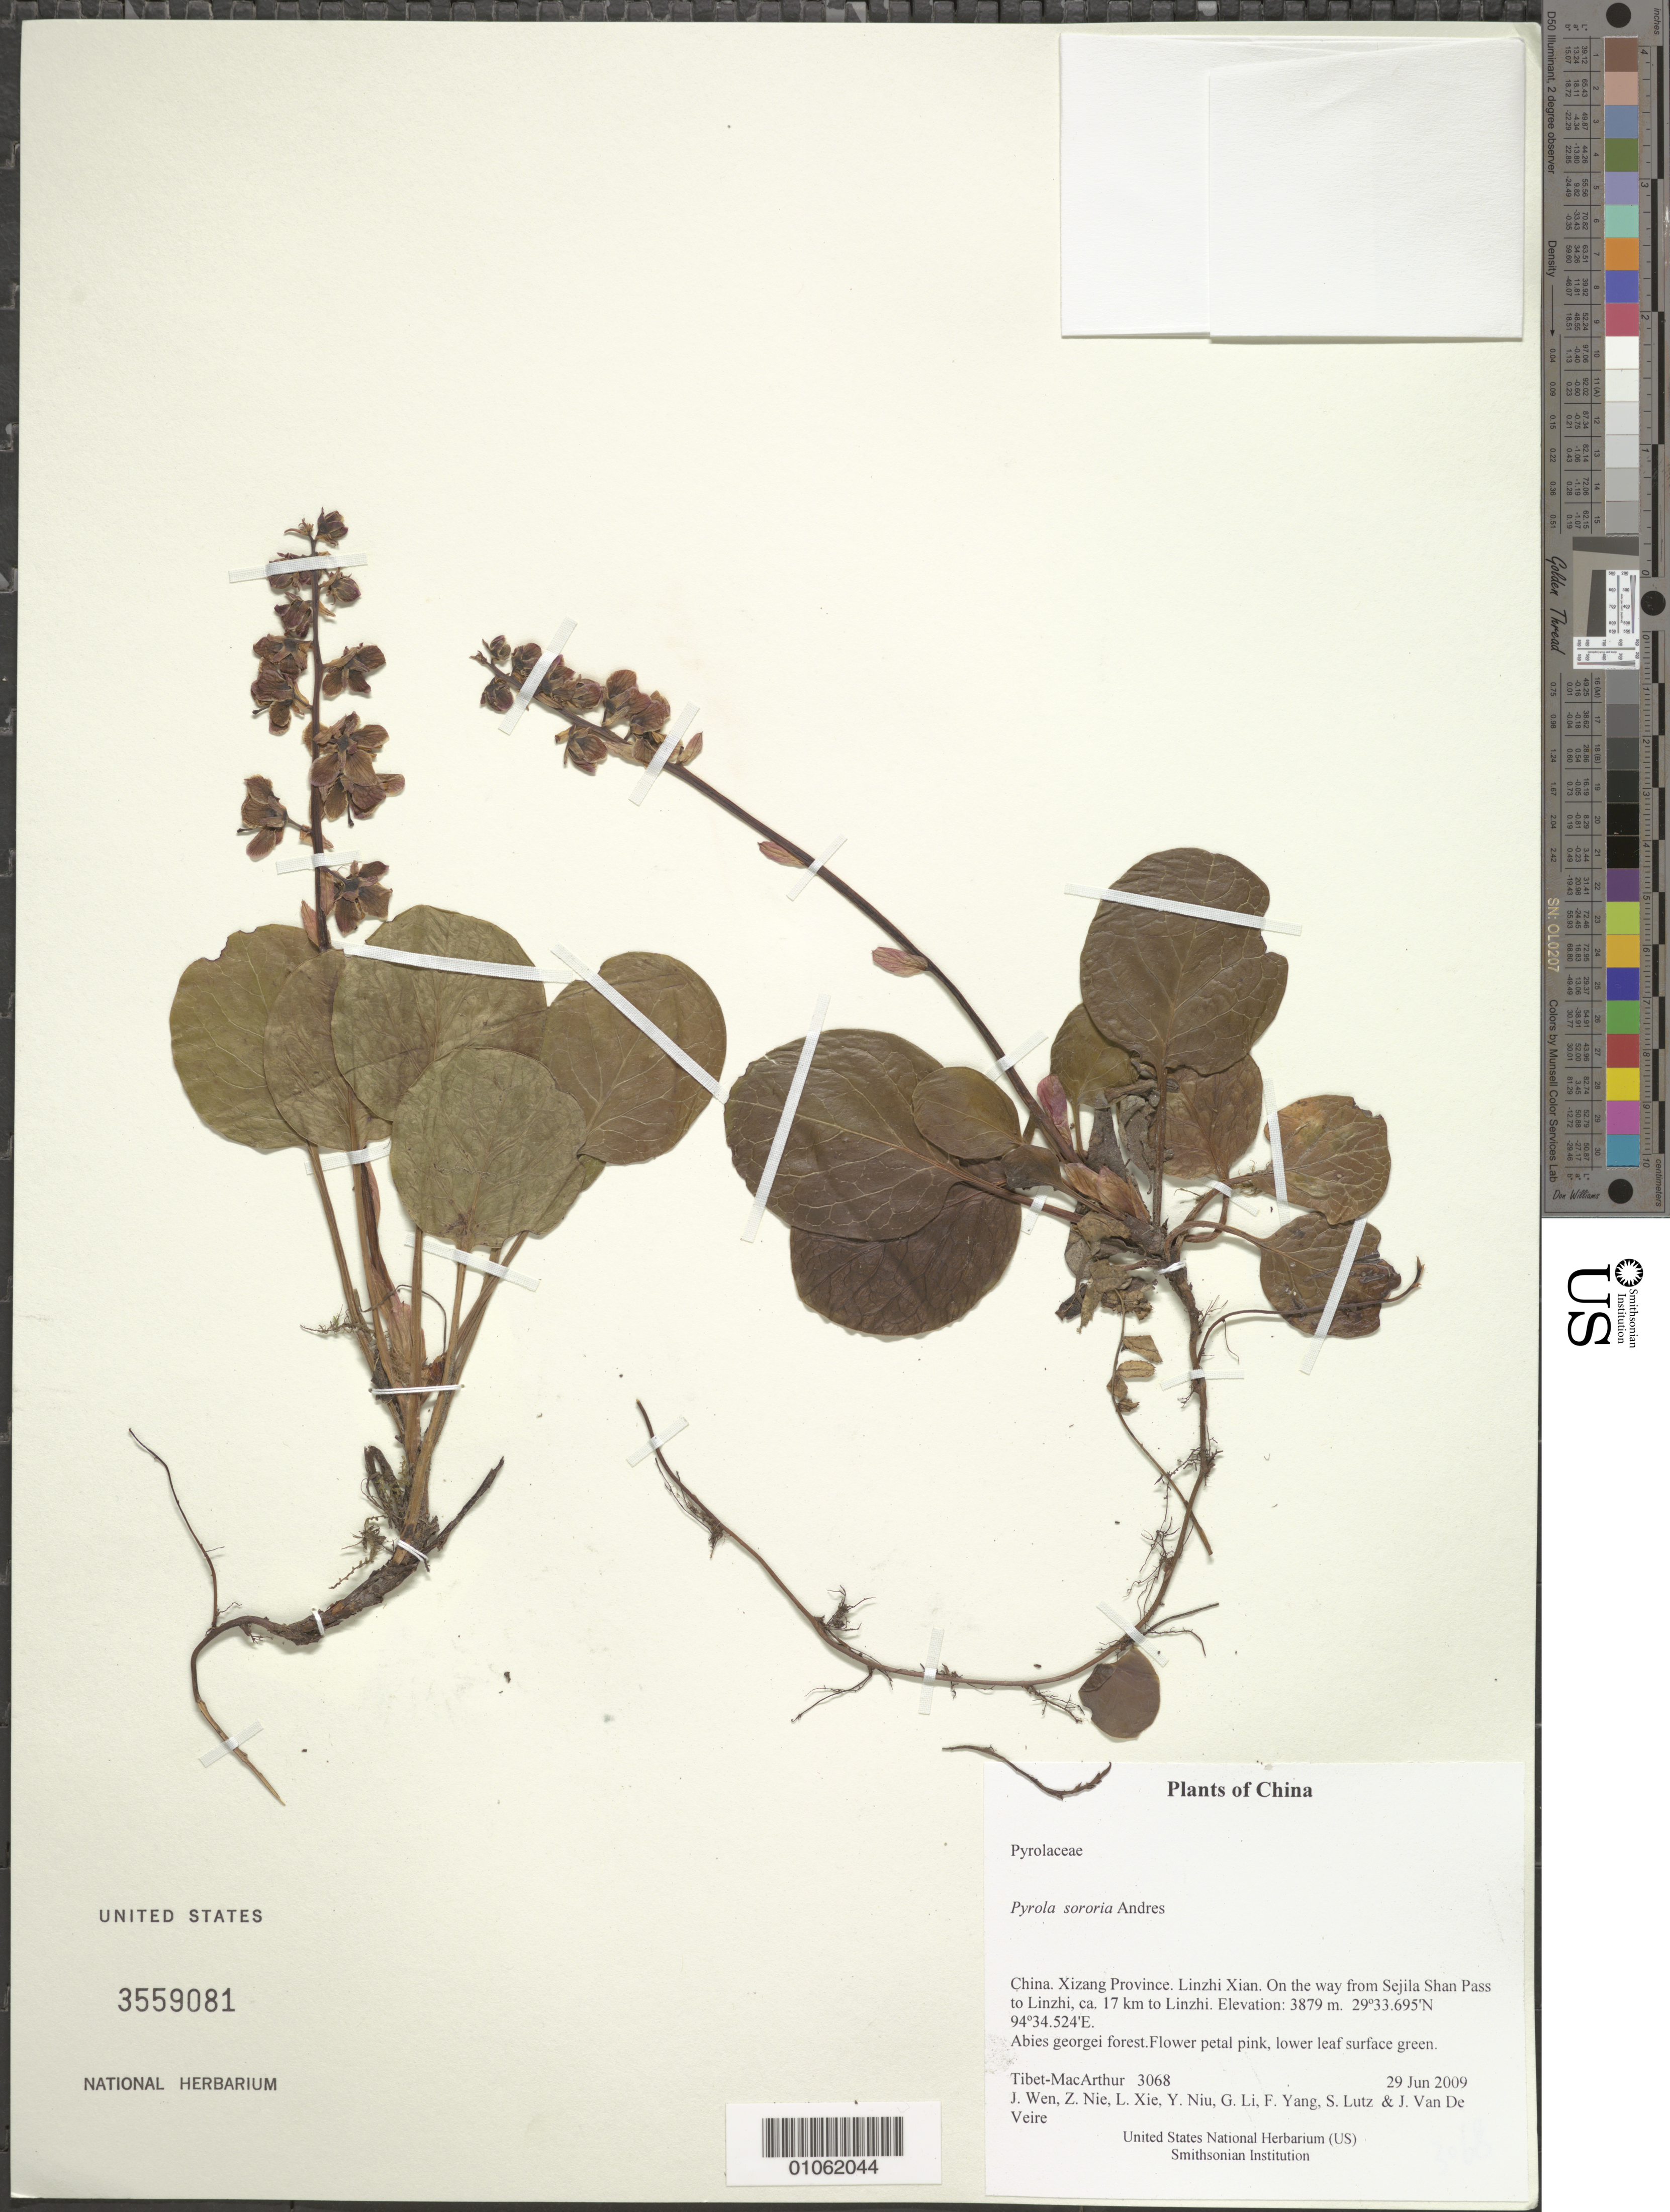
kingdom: Plantae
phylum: Tracheophyta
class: Magnoliopsida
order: Ericales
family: Ericaceae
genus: Pyrola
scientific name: Pyrola sororia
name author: Andres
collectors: Tibet-MacArthur, J. Wen, Z. Nie, L. Xie, Y. Niu, G. Li, F. Yang, S. Lutz & J. Van De Veire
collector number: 3068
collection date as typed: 29 Jun 2009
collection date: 2009-06-29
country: China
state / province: Xizang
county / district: Linzhi Xian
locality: On the way from Sejila Shan Pass to Linzhi, ca. 17 km to Linzhi.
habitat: Abies georgei forest.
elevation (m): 3879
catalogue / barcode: US 3559081